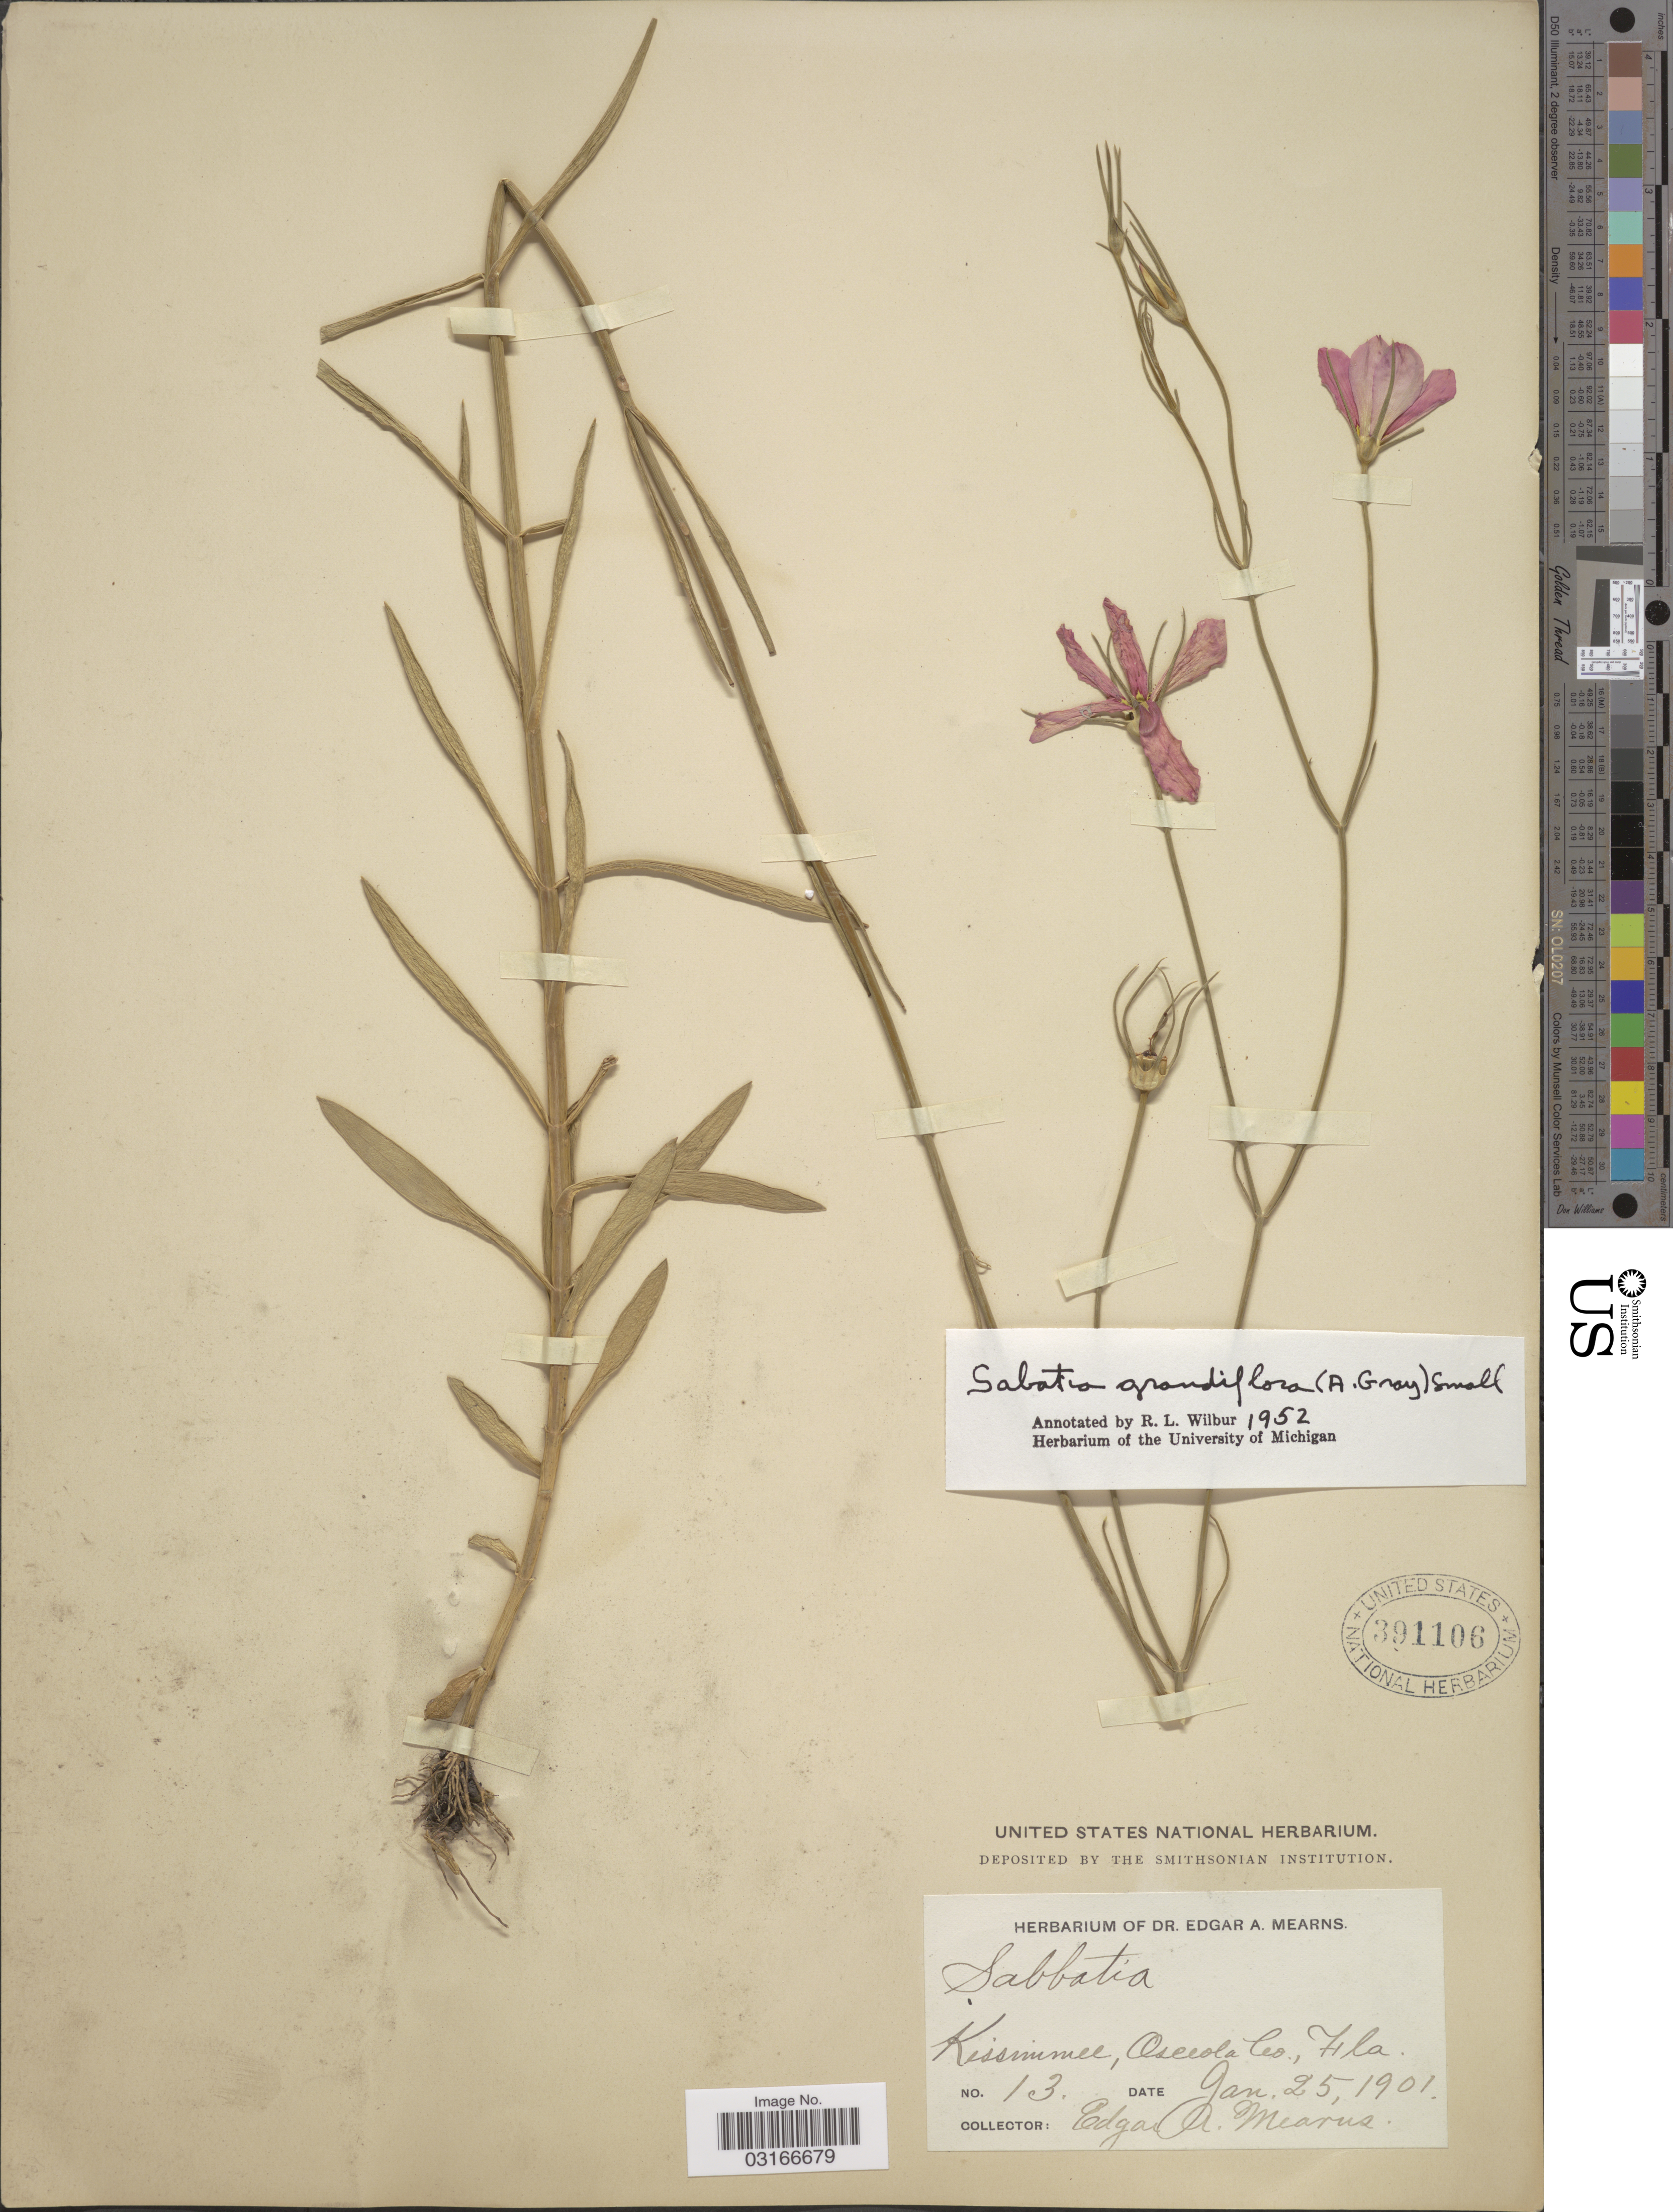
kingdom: Plantae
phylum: Tracheophyta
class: Magnoliopsida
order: Gentianales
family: Gentianaceae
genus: Sabatia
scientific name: Sabatia grandiflora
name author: (A. Gray) Small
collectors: E. A. Mearns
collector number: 13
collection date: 1901-01-25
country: United States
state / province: Florida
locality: Kissimmee, Osceola Co., Fla.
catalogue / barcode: US 391106